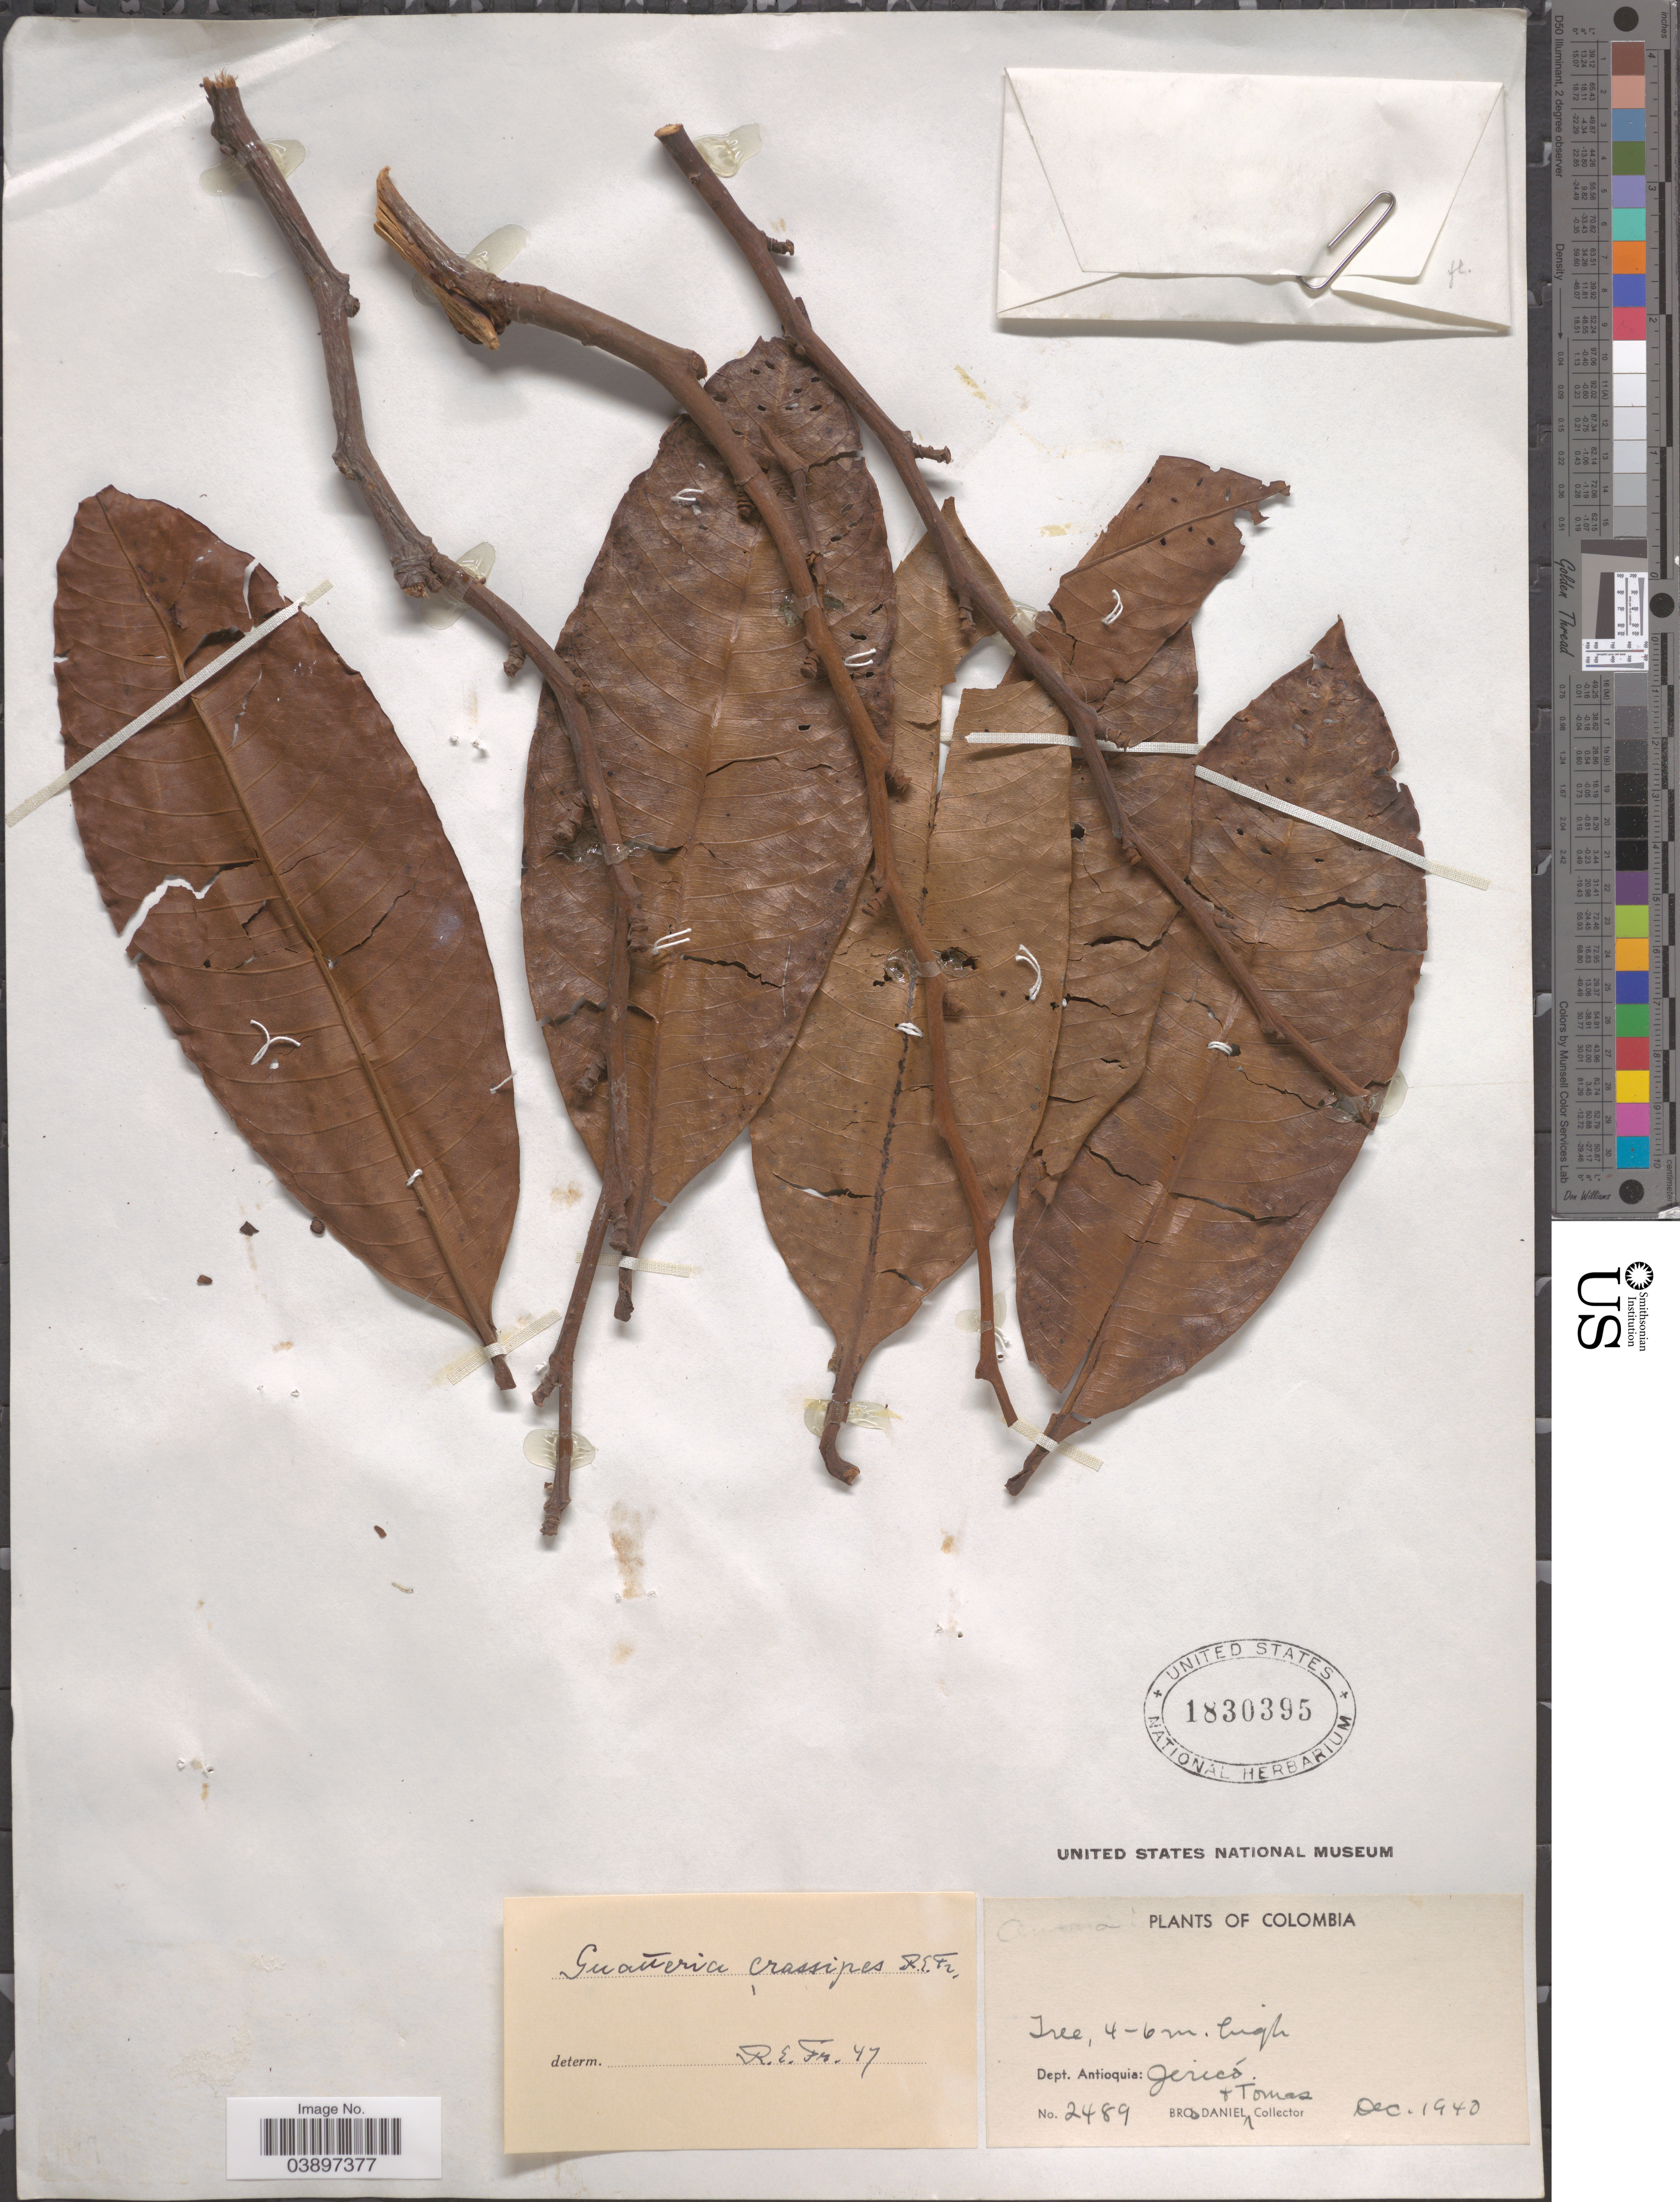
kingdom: Plantae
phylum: Tracheophyta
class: Magnoliopsida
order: Magnoliales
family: Annonaceae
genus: Guatteria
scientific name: Guatteria crassipes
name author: R.E. Fr.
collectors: Bro. Daniel & B. Tomas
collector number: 2489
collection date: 1940-12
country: Colombia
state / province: Antioquia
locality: Dept. Antioquia: Jericó.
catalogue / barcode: US 1830395